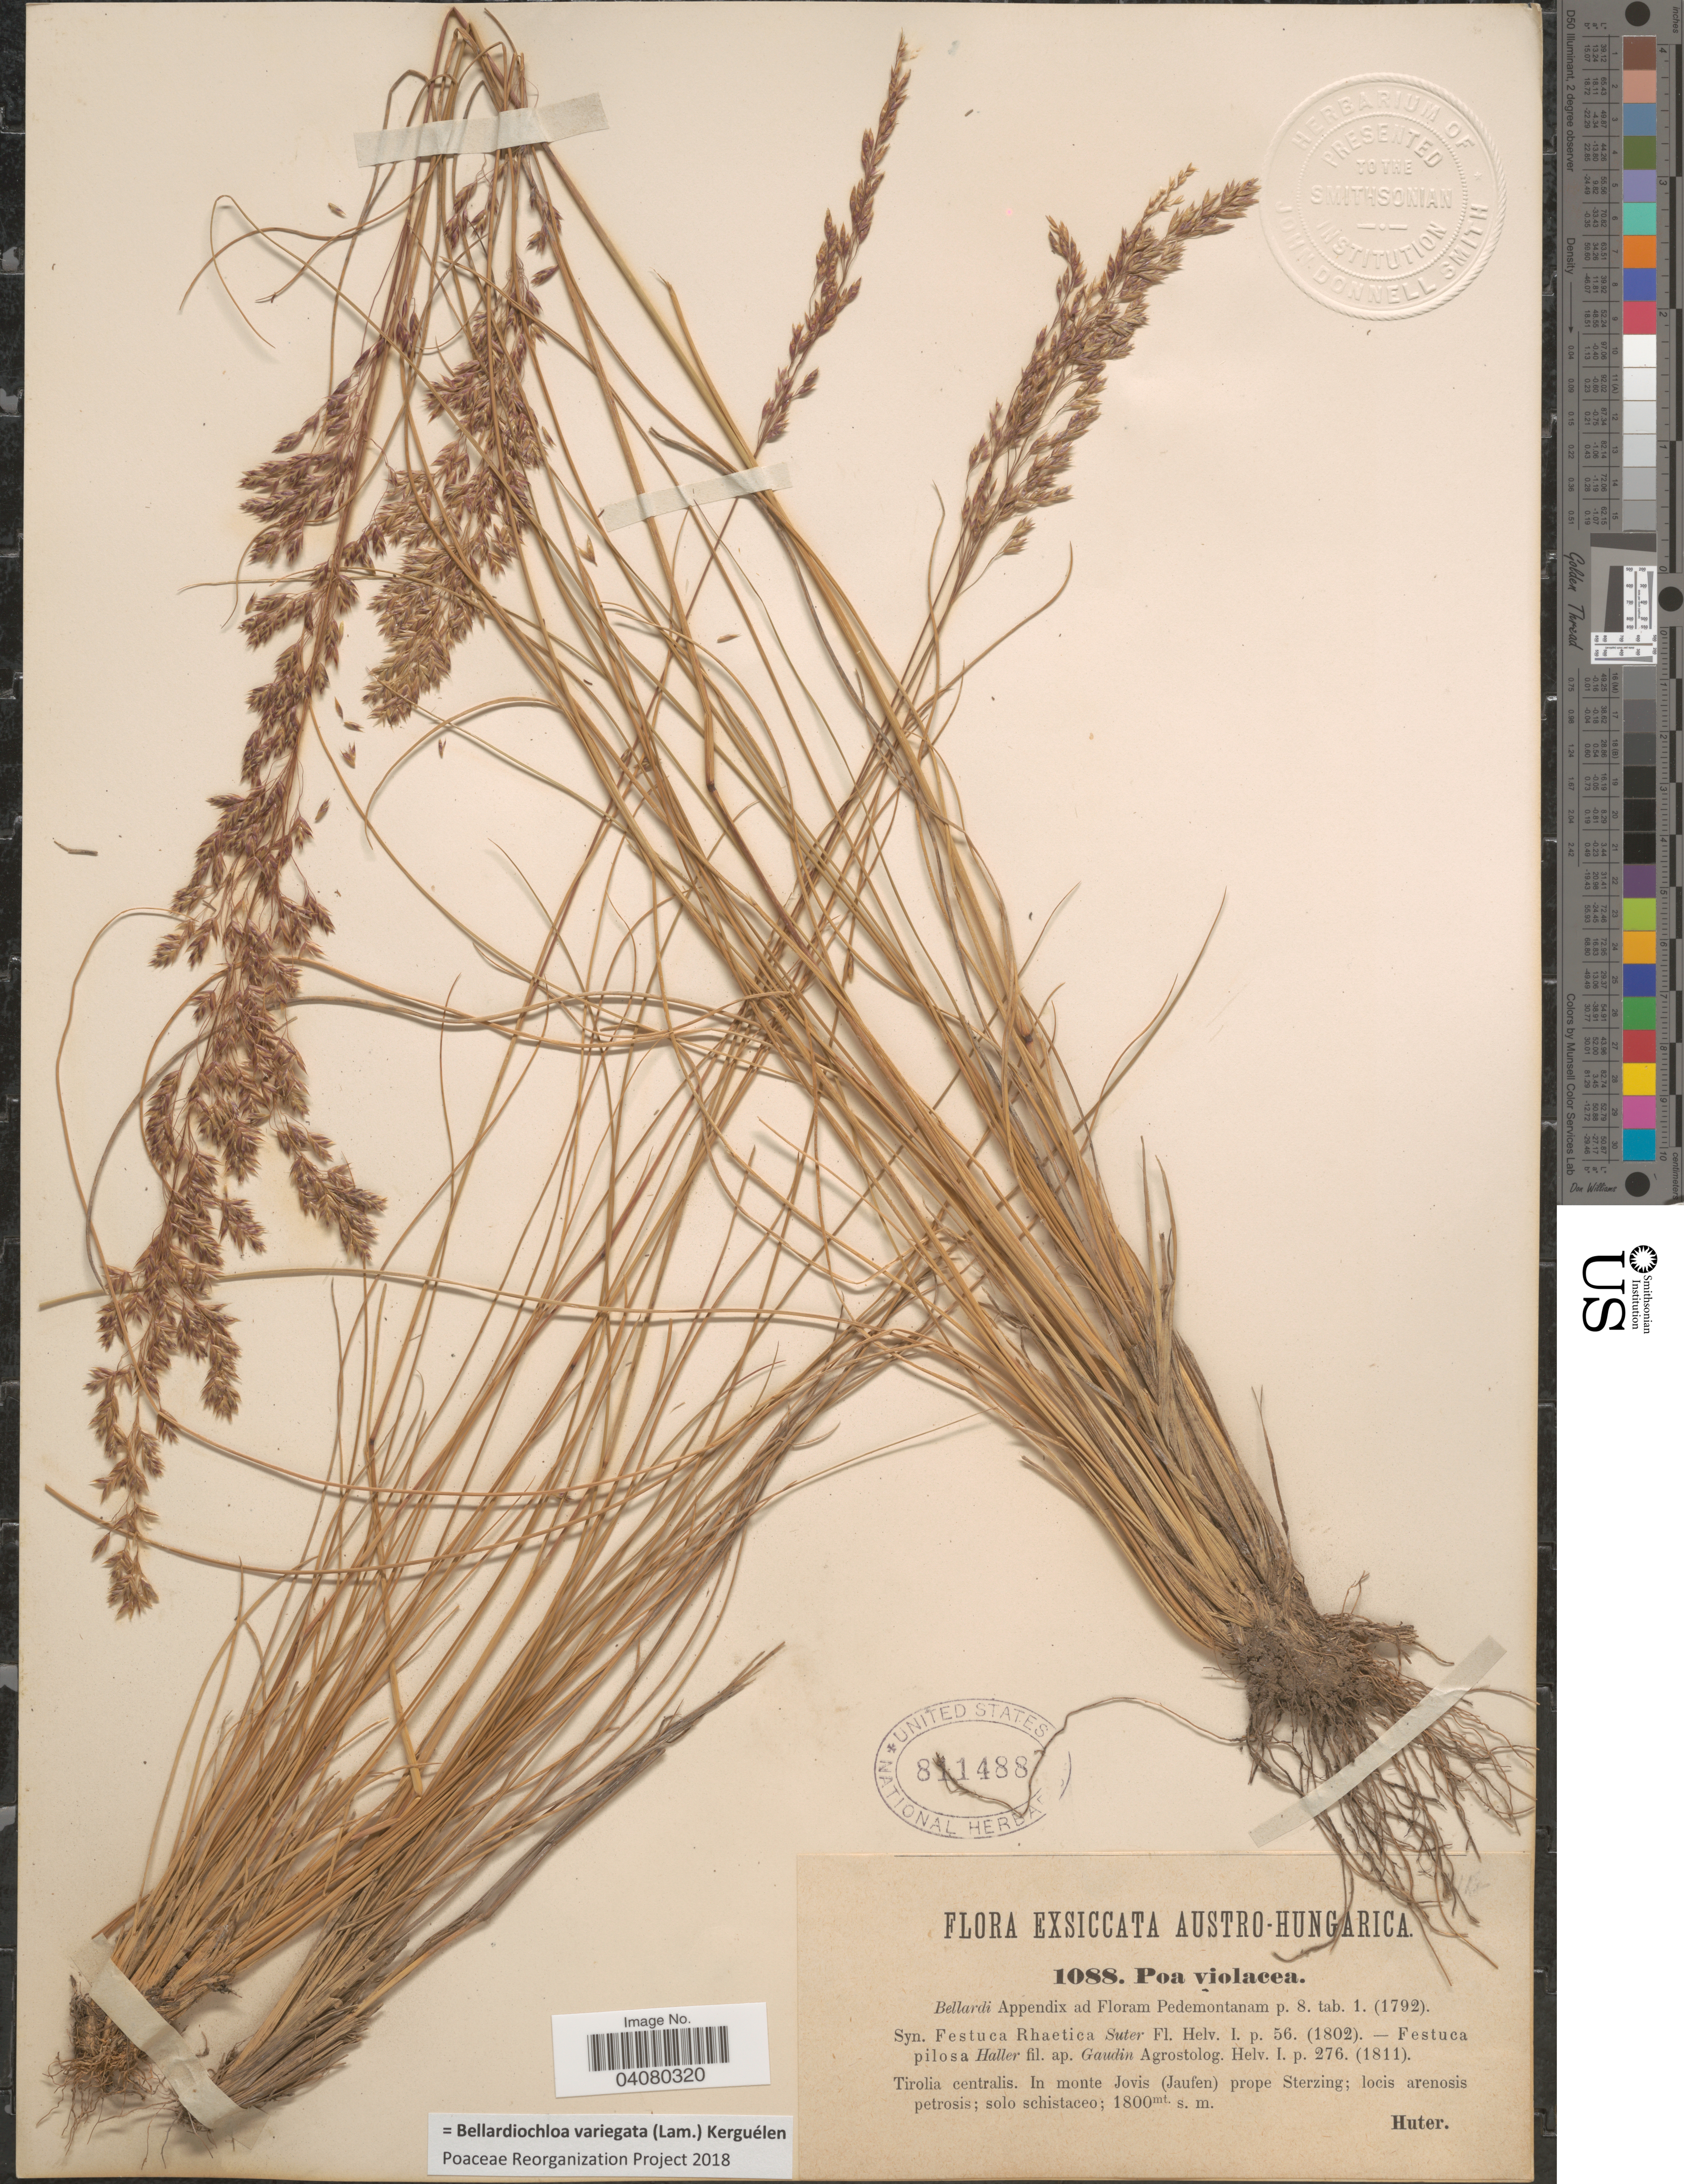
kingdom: Plantae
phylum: Tracheophyta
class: Liliopsida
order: Poales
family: Poaceae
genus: Bellardiochloa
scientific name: Bellardiochloa variegata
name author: (Lam.) Kerguélen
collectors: -. Huter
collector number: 1088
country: Italy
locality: Austro-Hungarica. Tirolia centralis. In monte Jovis (Jaufen) prope Sterzing; locis arenosis petrosis.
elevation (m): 1800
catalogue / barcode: US 811488